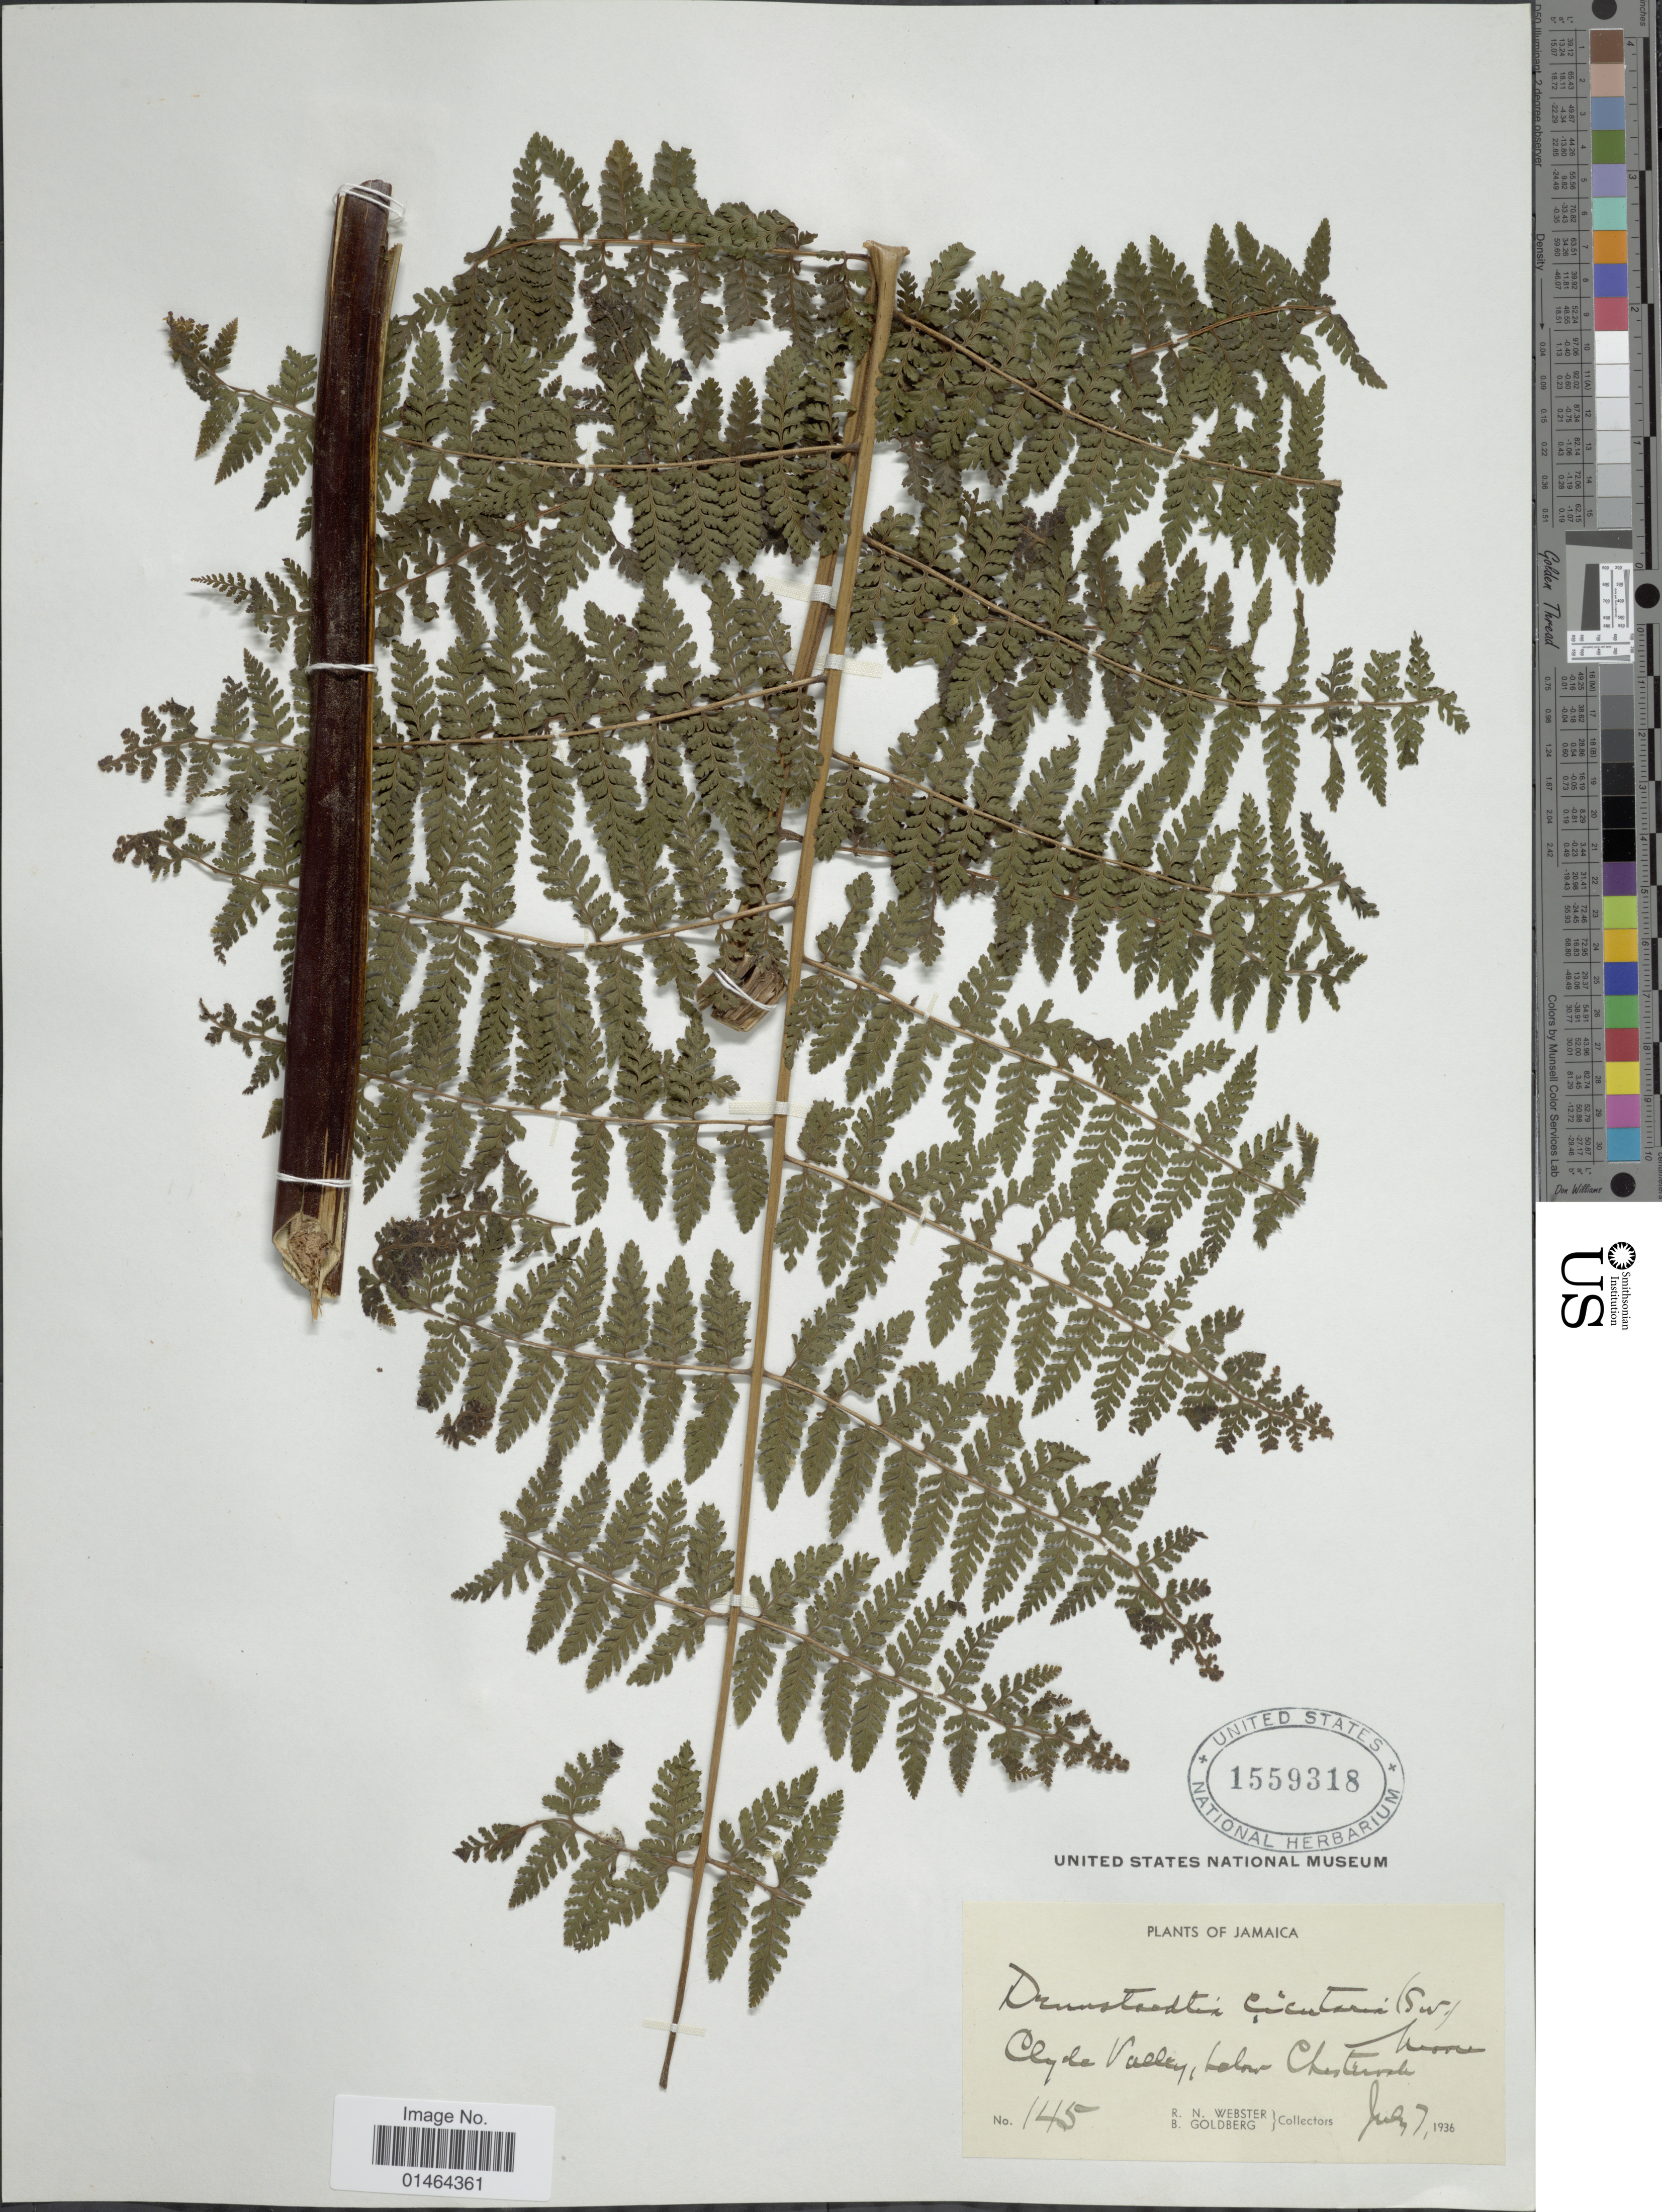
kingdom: Plantae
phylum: Tracheophyta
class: Polypodiopsida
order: Polypodiales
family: Dennstaedtiaceae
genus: Dennstaedtia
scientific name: Dennstaedtia cicutaria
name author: (Sw.) T. Moore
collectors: R. N. Webster & B. Goldberg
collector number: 145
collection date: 1936-07-07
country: Jamaica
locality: Clyde Valley, below Chesterock [interpreted]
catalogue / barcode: US 1559318